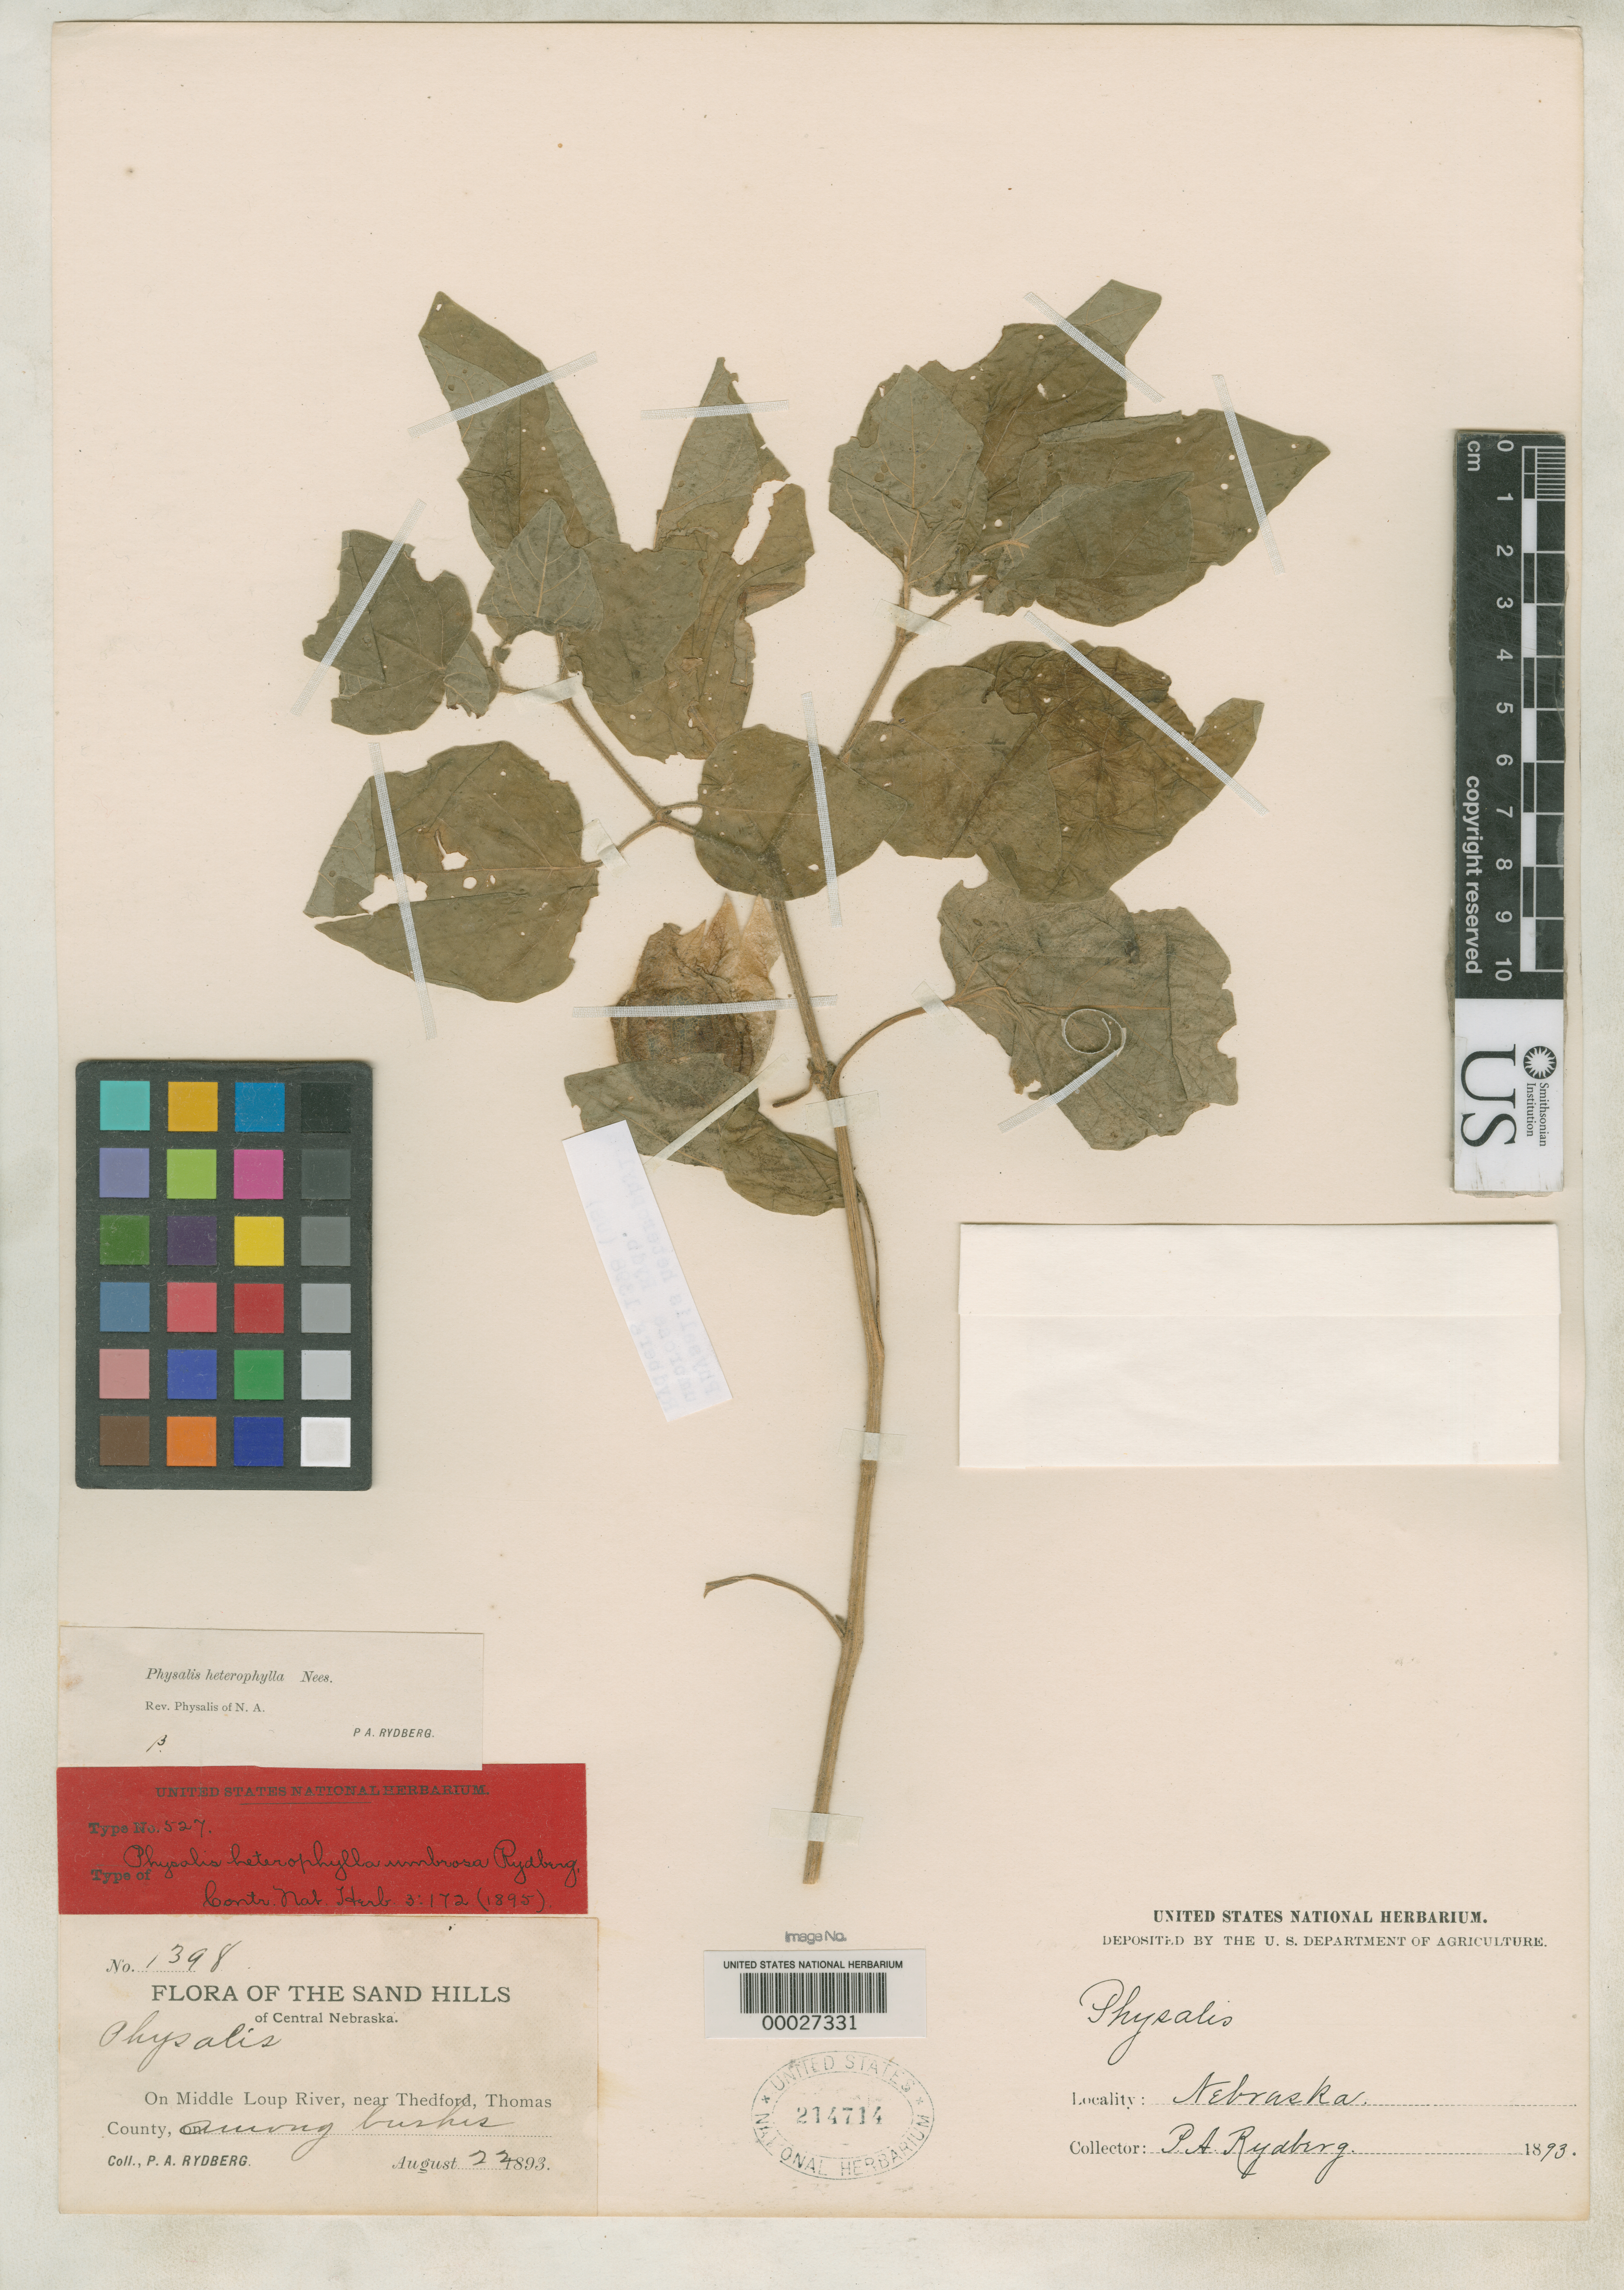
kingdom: Plantae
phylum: Tracheophyta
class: Magnoliopsida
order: Solanales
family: Solanaceae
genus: Physalis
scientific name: Physalis heterophylla var. umbrosa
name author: Rydb.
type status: Holotype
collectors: P. A. Rydberg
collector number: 1398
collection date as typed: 22 Aug 1893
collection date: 1893-08-22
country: United States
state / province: Nebraska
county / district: Thomas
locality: Middle Loup River, near Thedford.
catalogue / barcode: US 214714